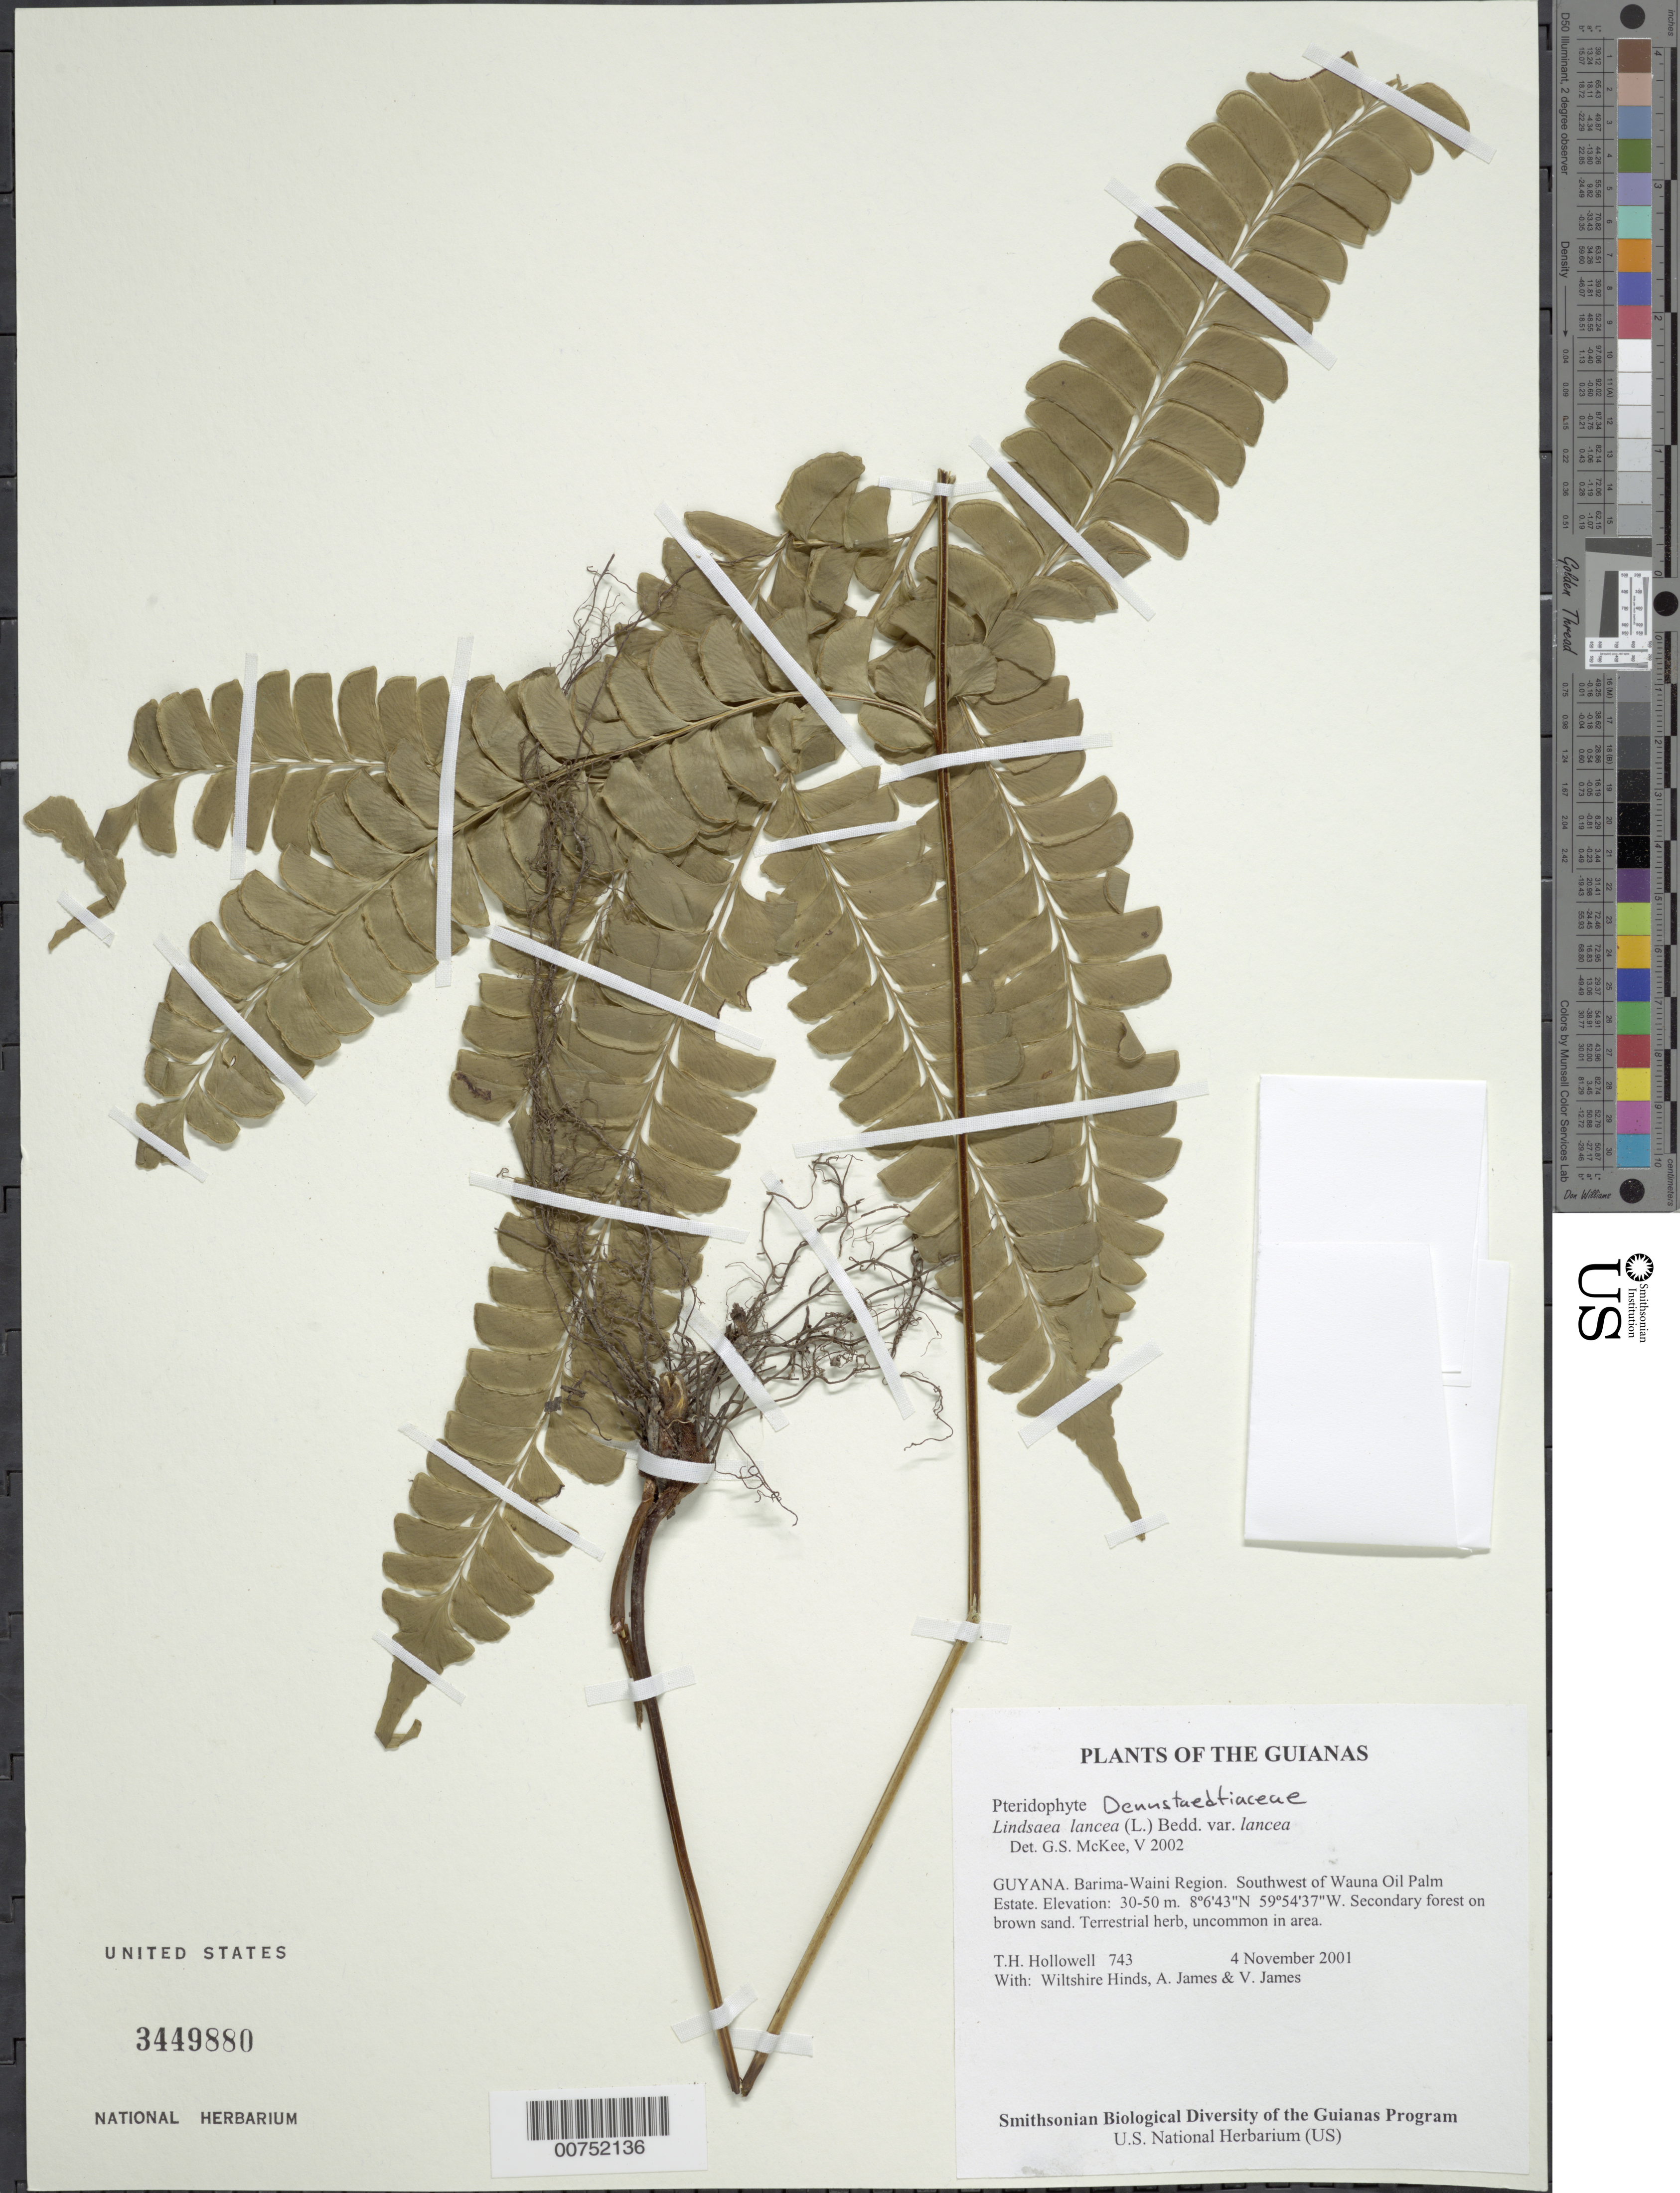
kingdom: Plantae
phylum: Tracheophyta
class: Polypodiopsida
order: Polypodiales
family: Lindsaeaceae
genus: Lindsaea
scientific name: Lindsaea lancea var. lancea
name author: (L.) Bedd.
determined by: McKee, G. S., (US), NMNH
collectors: T. Hollowell, W. Hinds, A. James & V. James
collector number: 743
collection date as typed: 4 November 2001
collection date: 2001-11-04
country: Guyana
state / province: Barima-Waini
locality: Southwest of Wauna Oil Palm Estate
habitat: Secondary forest on brown sand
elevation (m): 30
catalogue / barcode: US 3449880